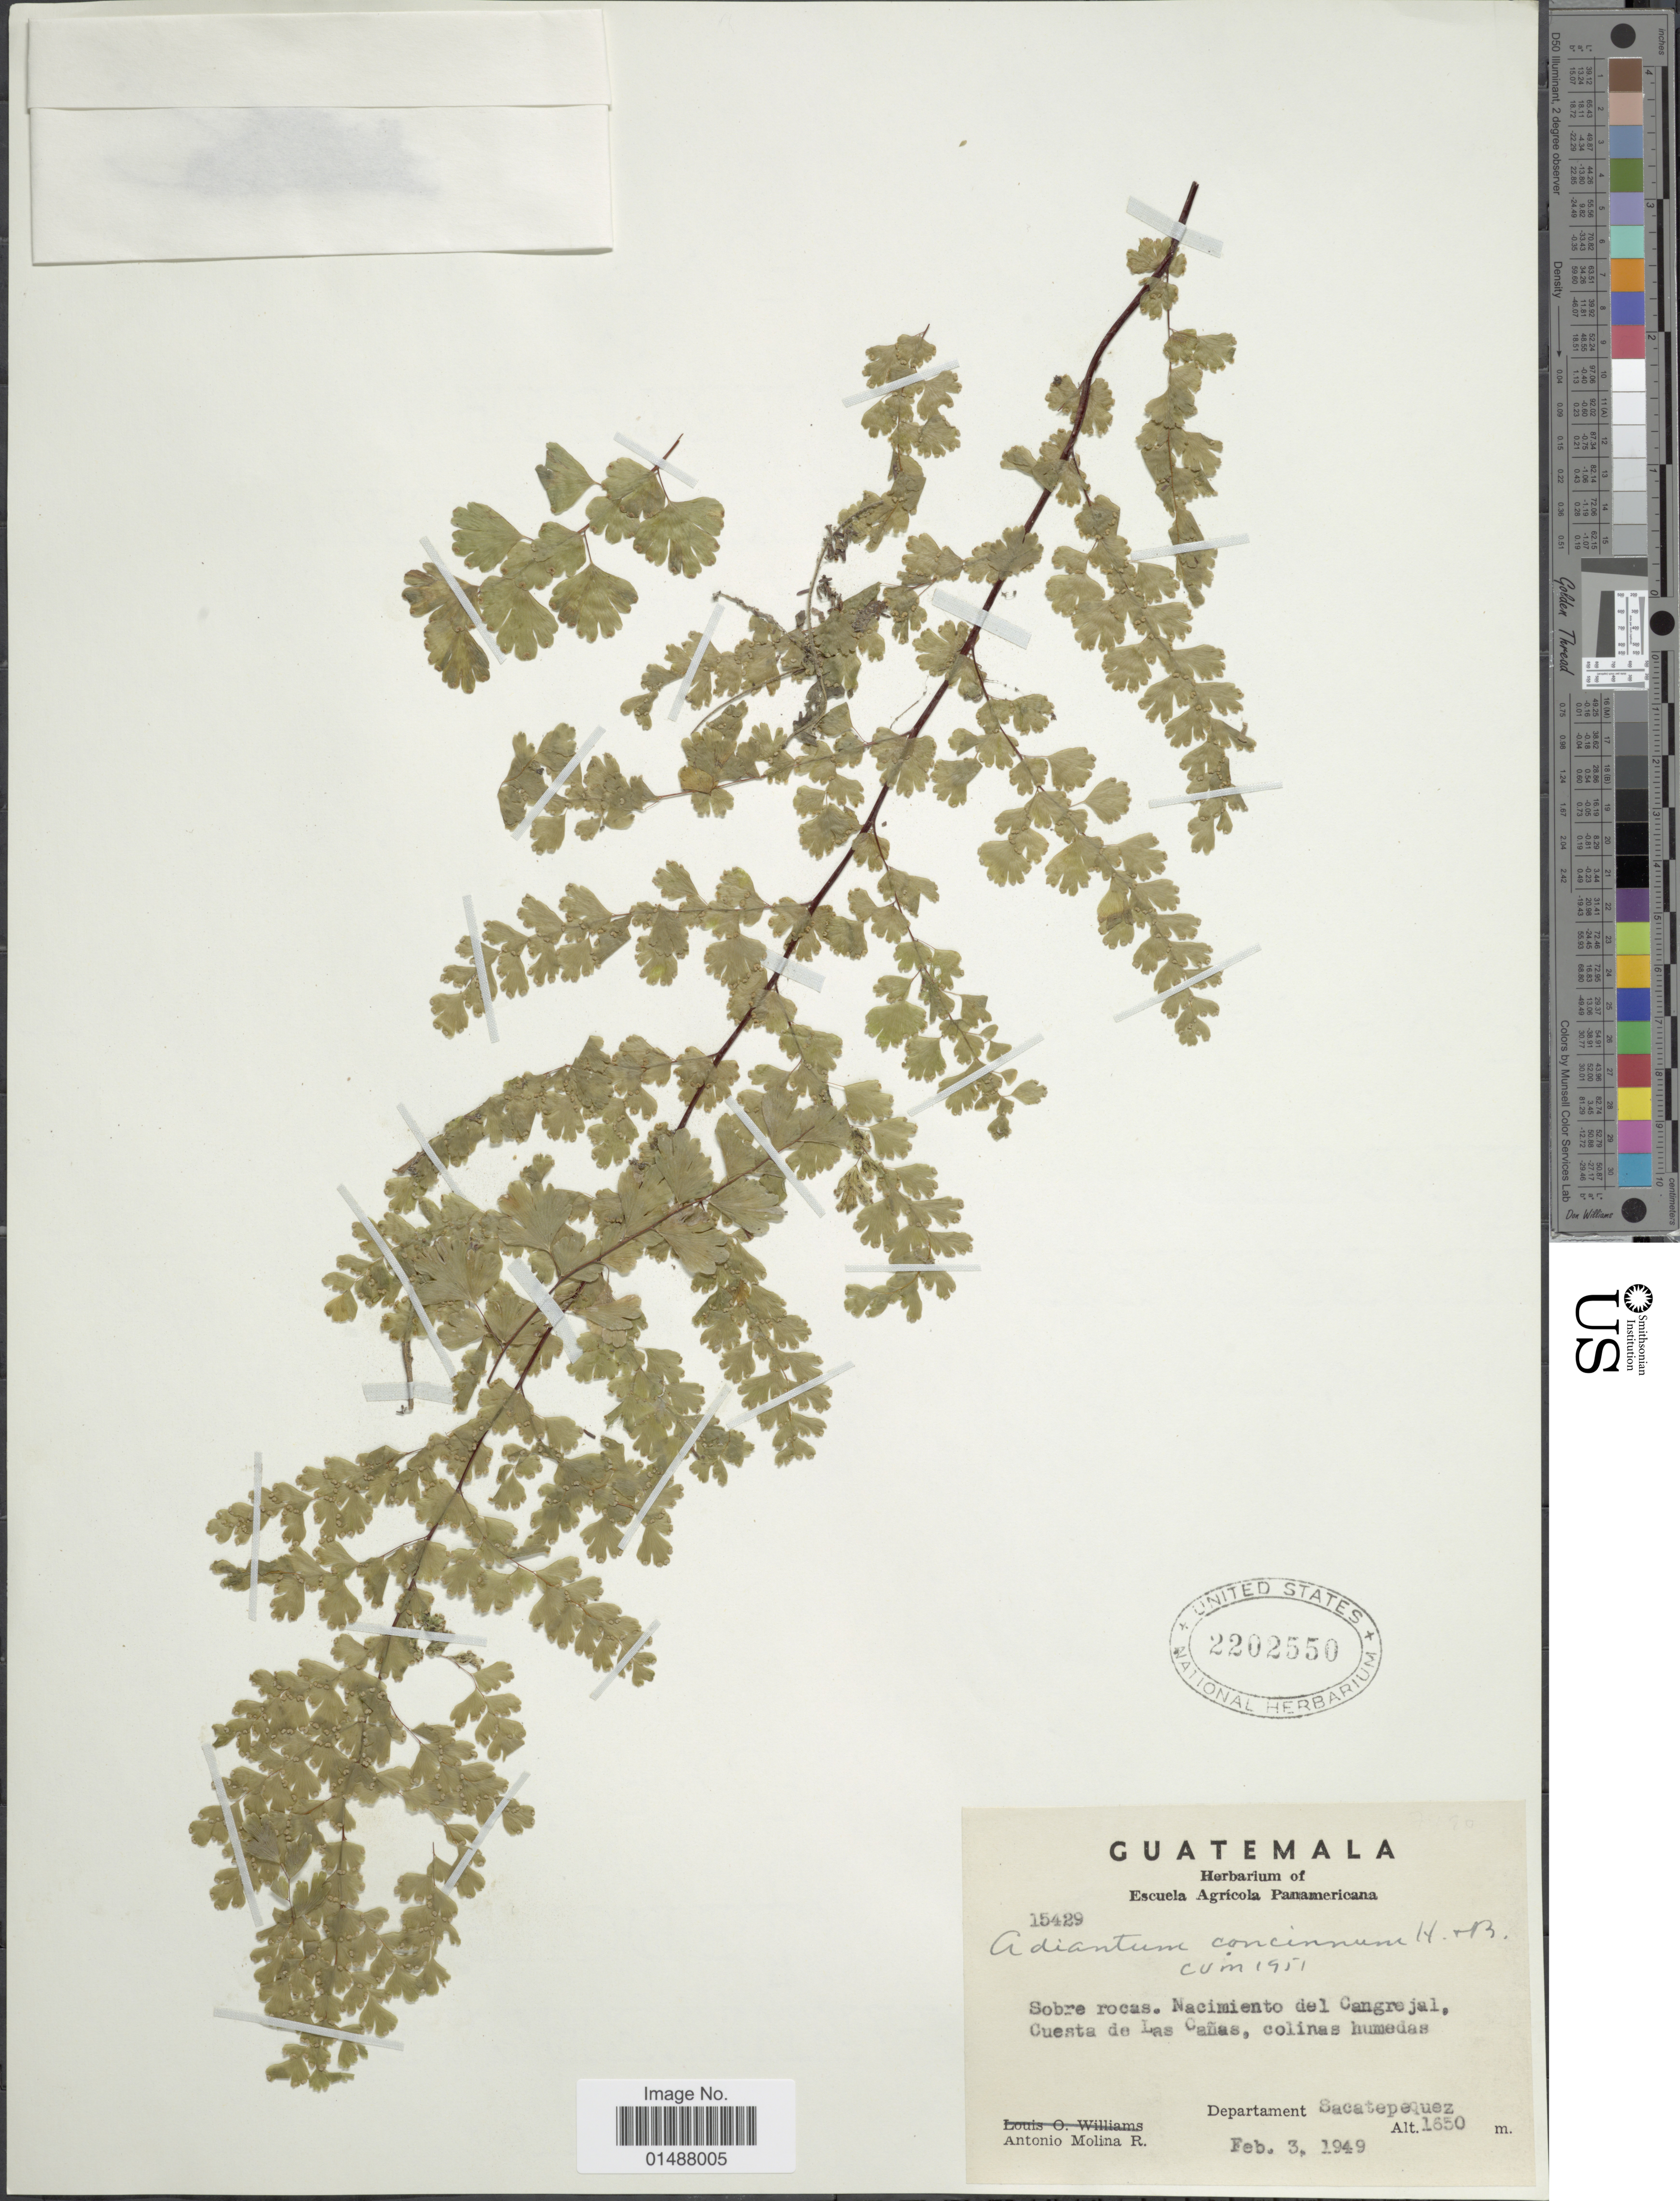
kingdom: Plantae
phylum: Tracheophyta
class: Polypodiopsida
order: Polypodiales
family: Pteridaceae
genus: Adiantum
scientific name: Adiantum concinnum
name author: Humb. & Bonpl. ex Willd.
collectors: A. Molina R.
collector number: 15429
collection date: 1949-02-03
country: Guatemala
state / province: Sacatepéquez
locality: Sobre rocas, Nacimiento del Cangrejal, cuenta de las Canas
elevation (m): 1650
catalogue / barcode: US 2202550